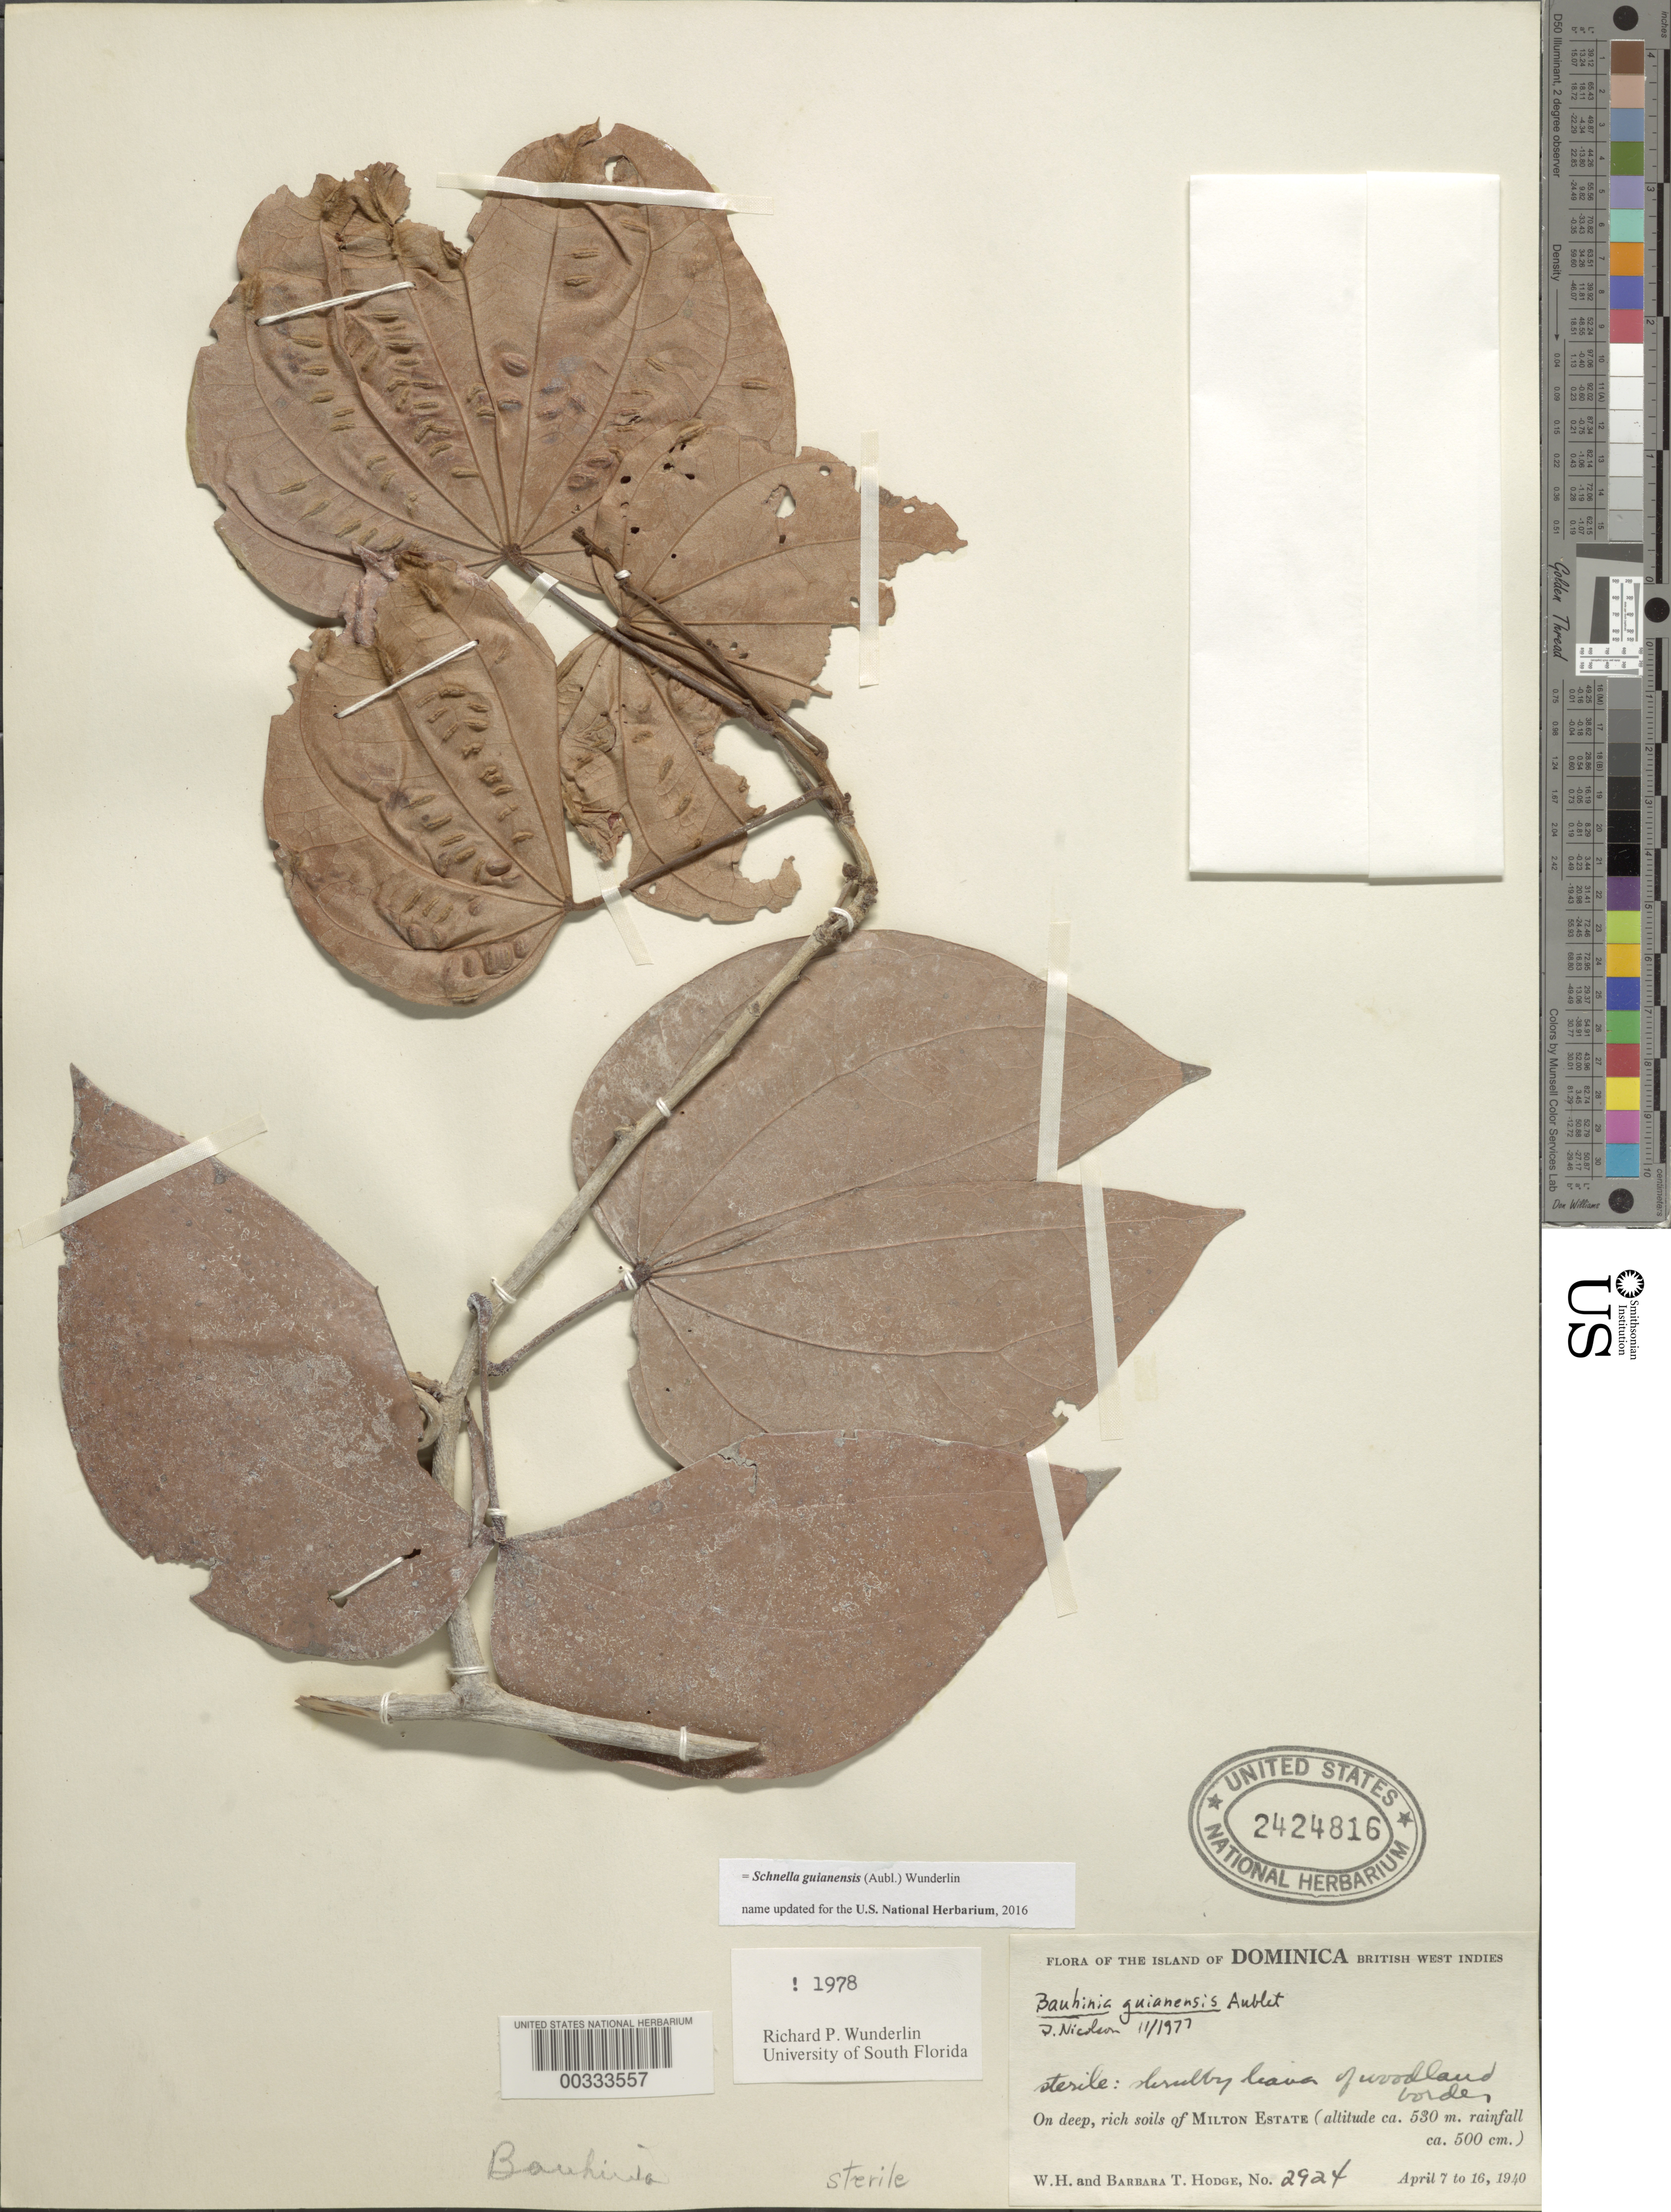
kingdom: Plantae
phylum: Tracheophyta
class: Magnoliopsida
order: Fabales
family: Fabaceae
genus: Schnella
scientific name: Schnella guianensis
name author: (Aubl.) Wunderlin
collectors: W. Hodge & B. Hodge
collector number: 2924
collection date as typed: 07 Apr 1940 to 16 Apr 1940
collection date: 1940-04-07/1940-04-16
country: Dominica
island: Dominica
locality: Milton estate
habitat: Deep, rich soils; woodland border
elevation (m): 530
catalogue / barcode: US 2424816